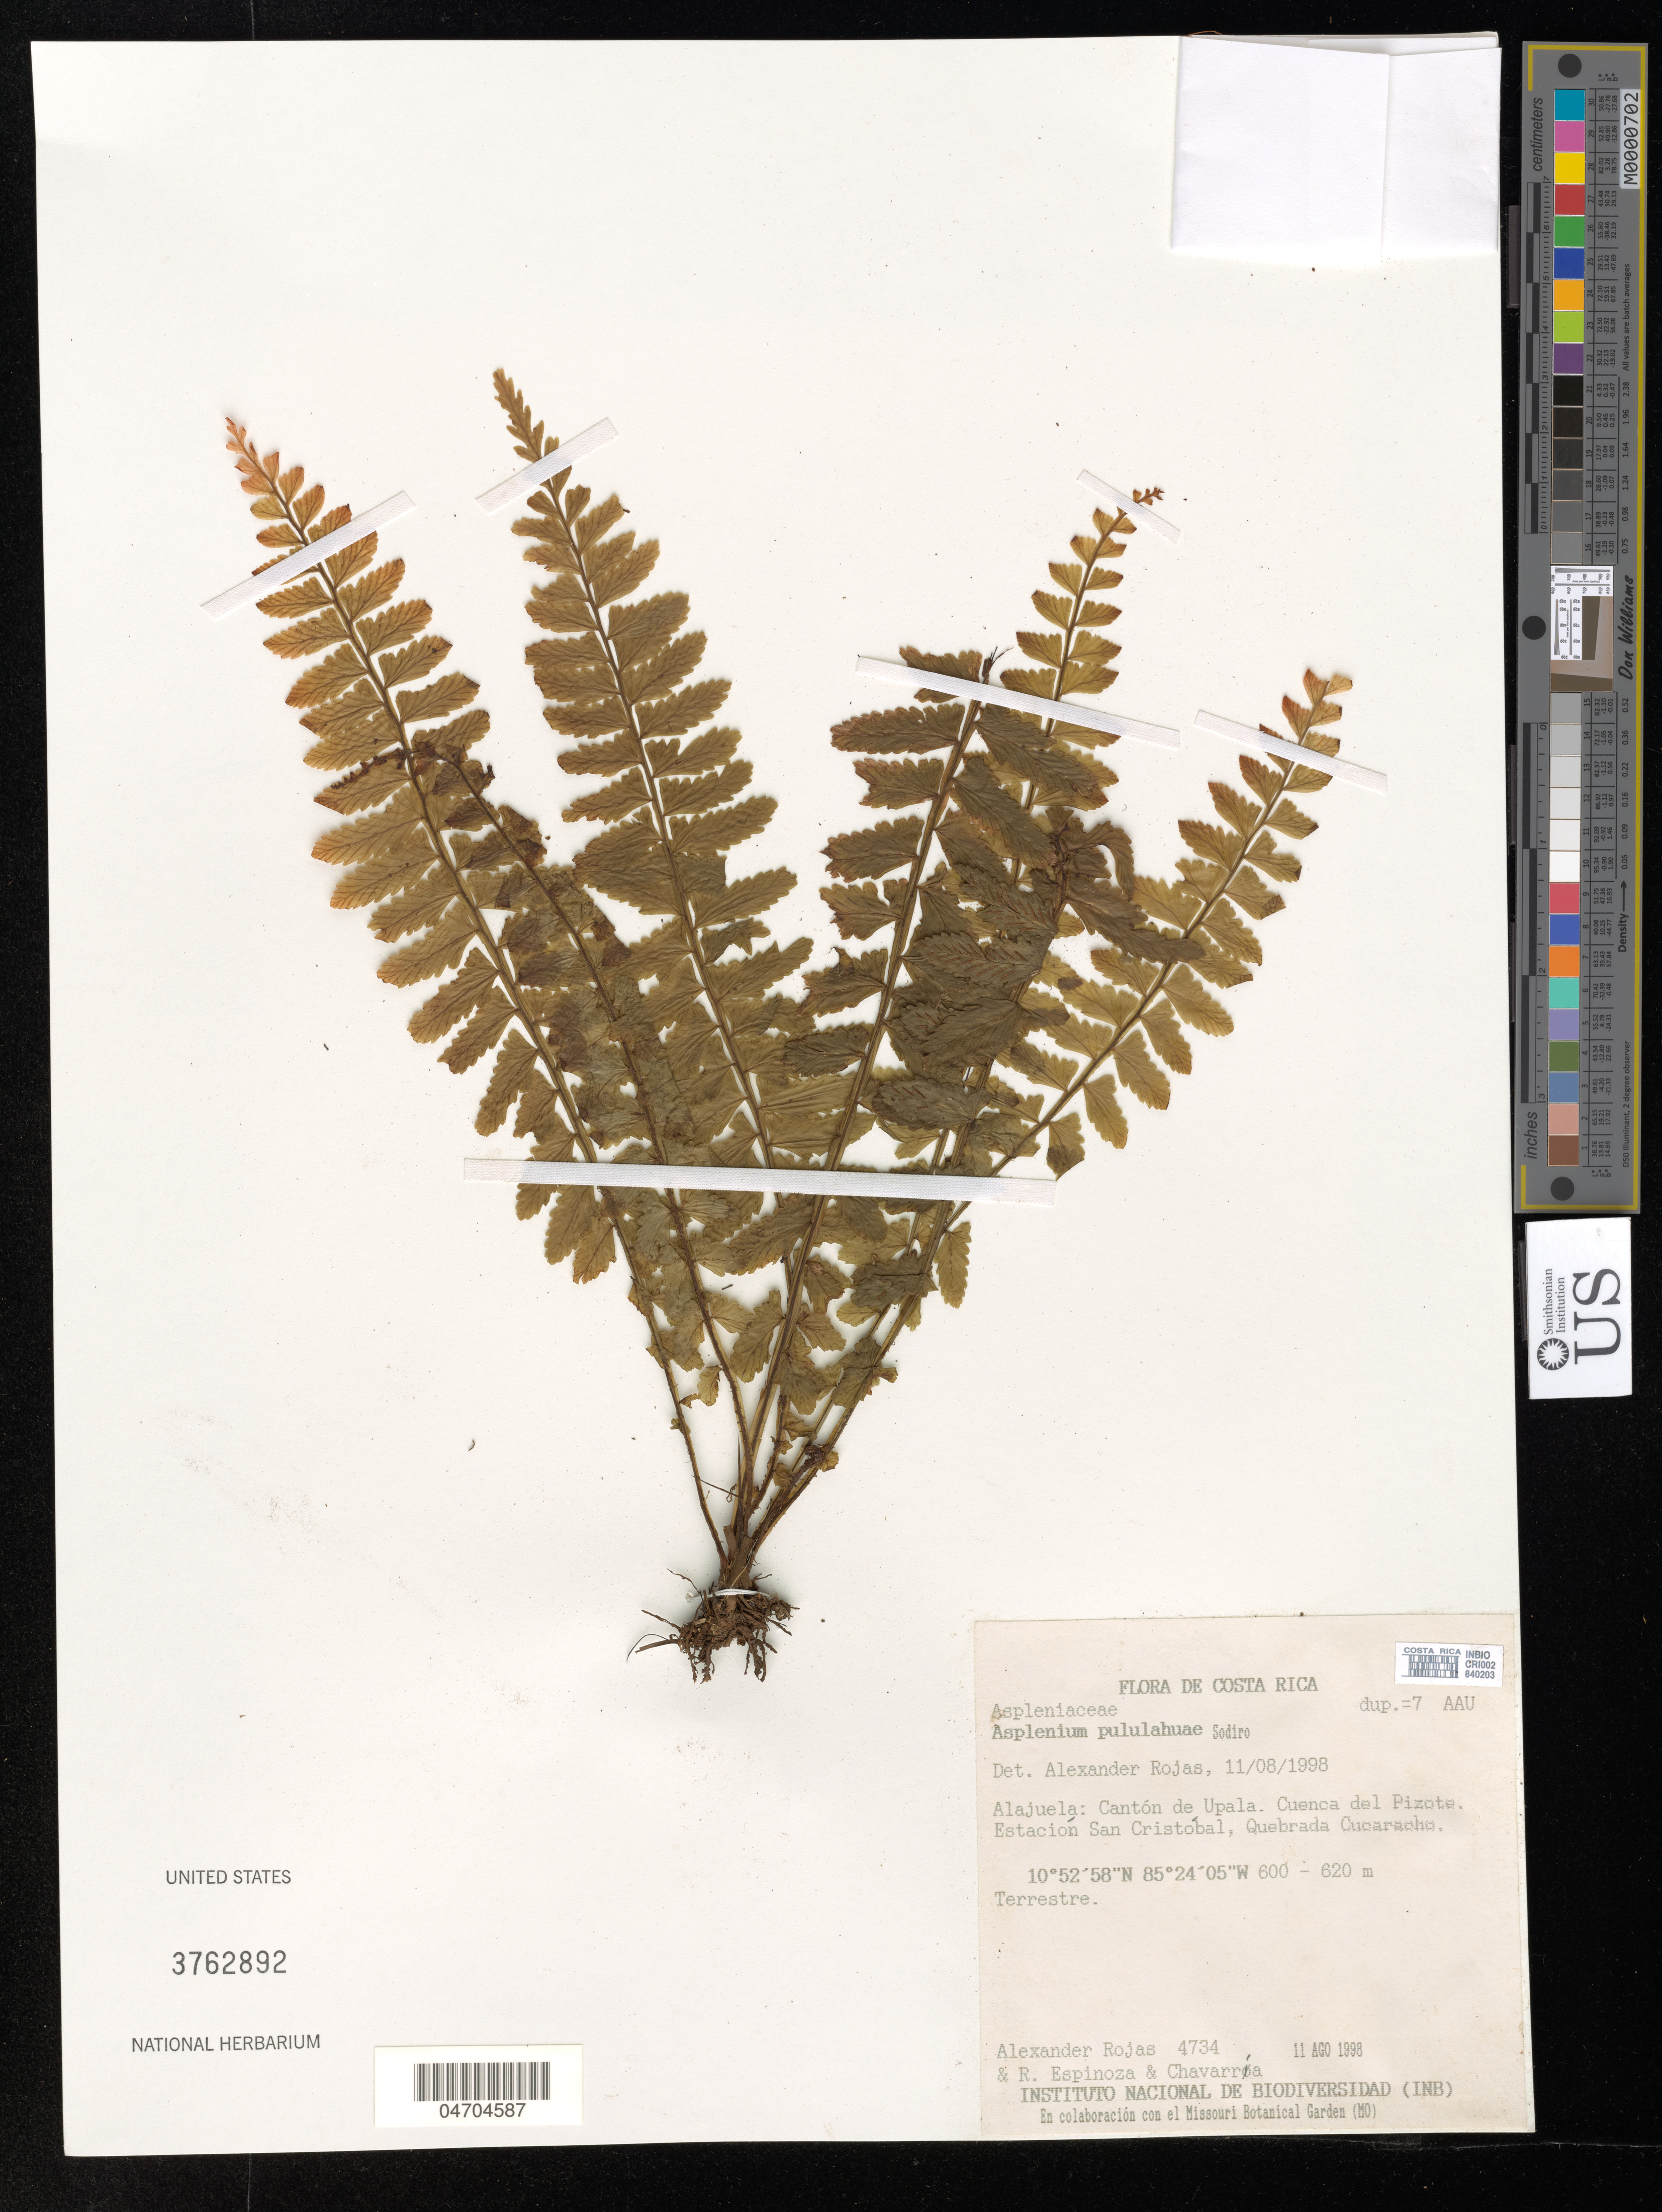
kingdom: Plantae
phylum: Tracheophyta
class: Polypodiopsida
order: Polypodiales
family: Aspleniaceae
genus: Asplenium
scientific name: Asplenium pululahuae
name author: Sodiro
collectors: A. Rojas, R. Espinoza & C. Chavarria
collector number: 4734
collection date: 1998-08-11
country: Costa Rica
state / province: Alajuela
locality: Cantón de Upala. Cuenca del Pizote. Estación San Cristóbal, Quebrada Cucaracho.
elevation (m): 600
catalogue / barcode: US 3762892